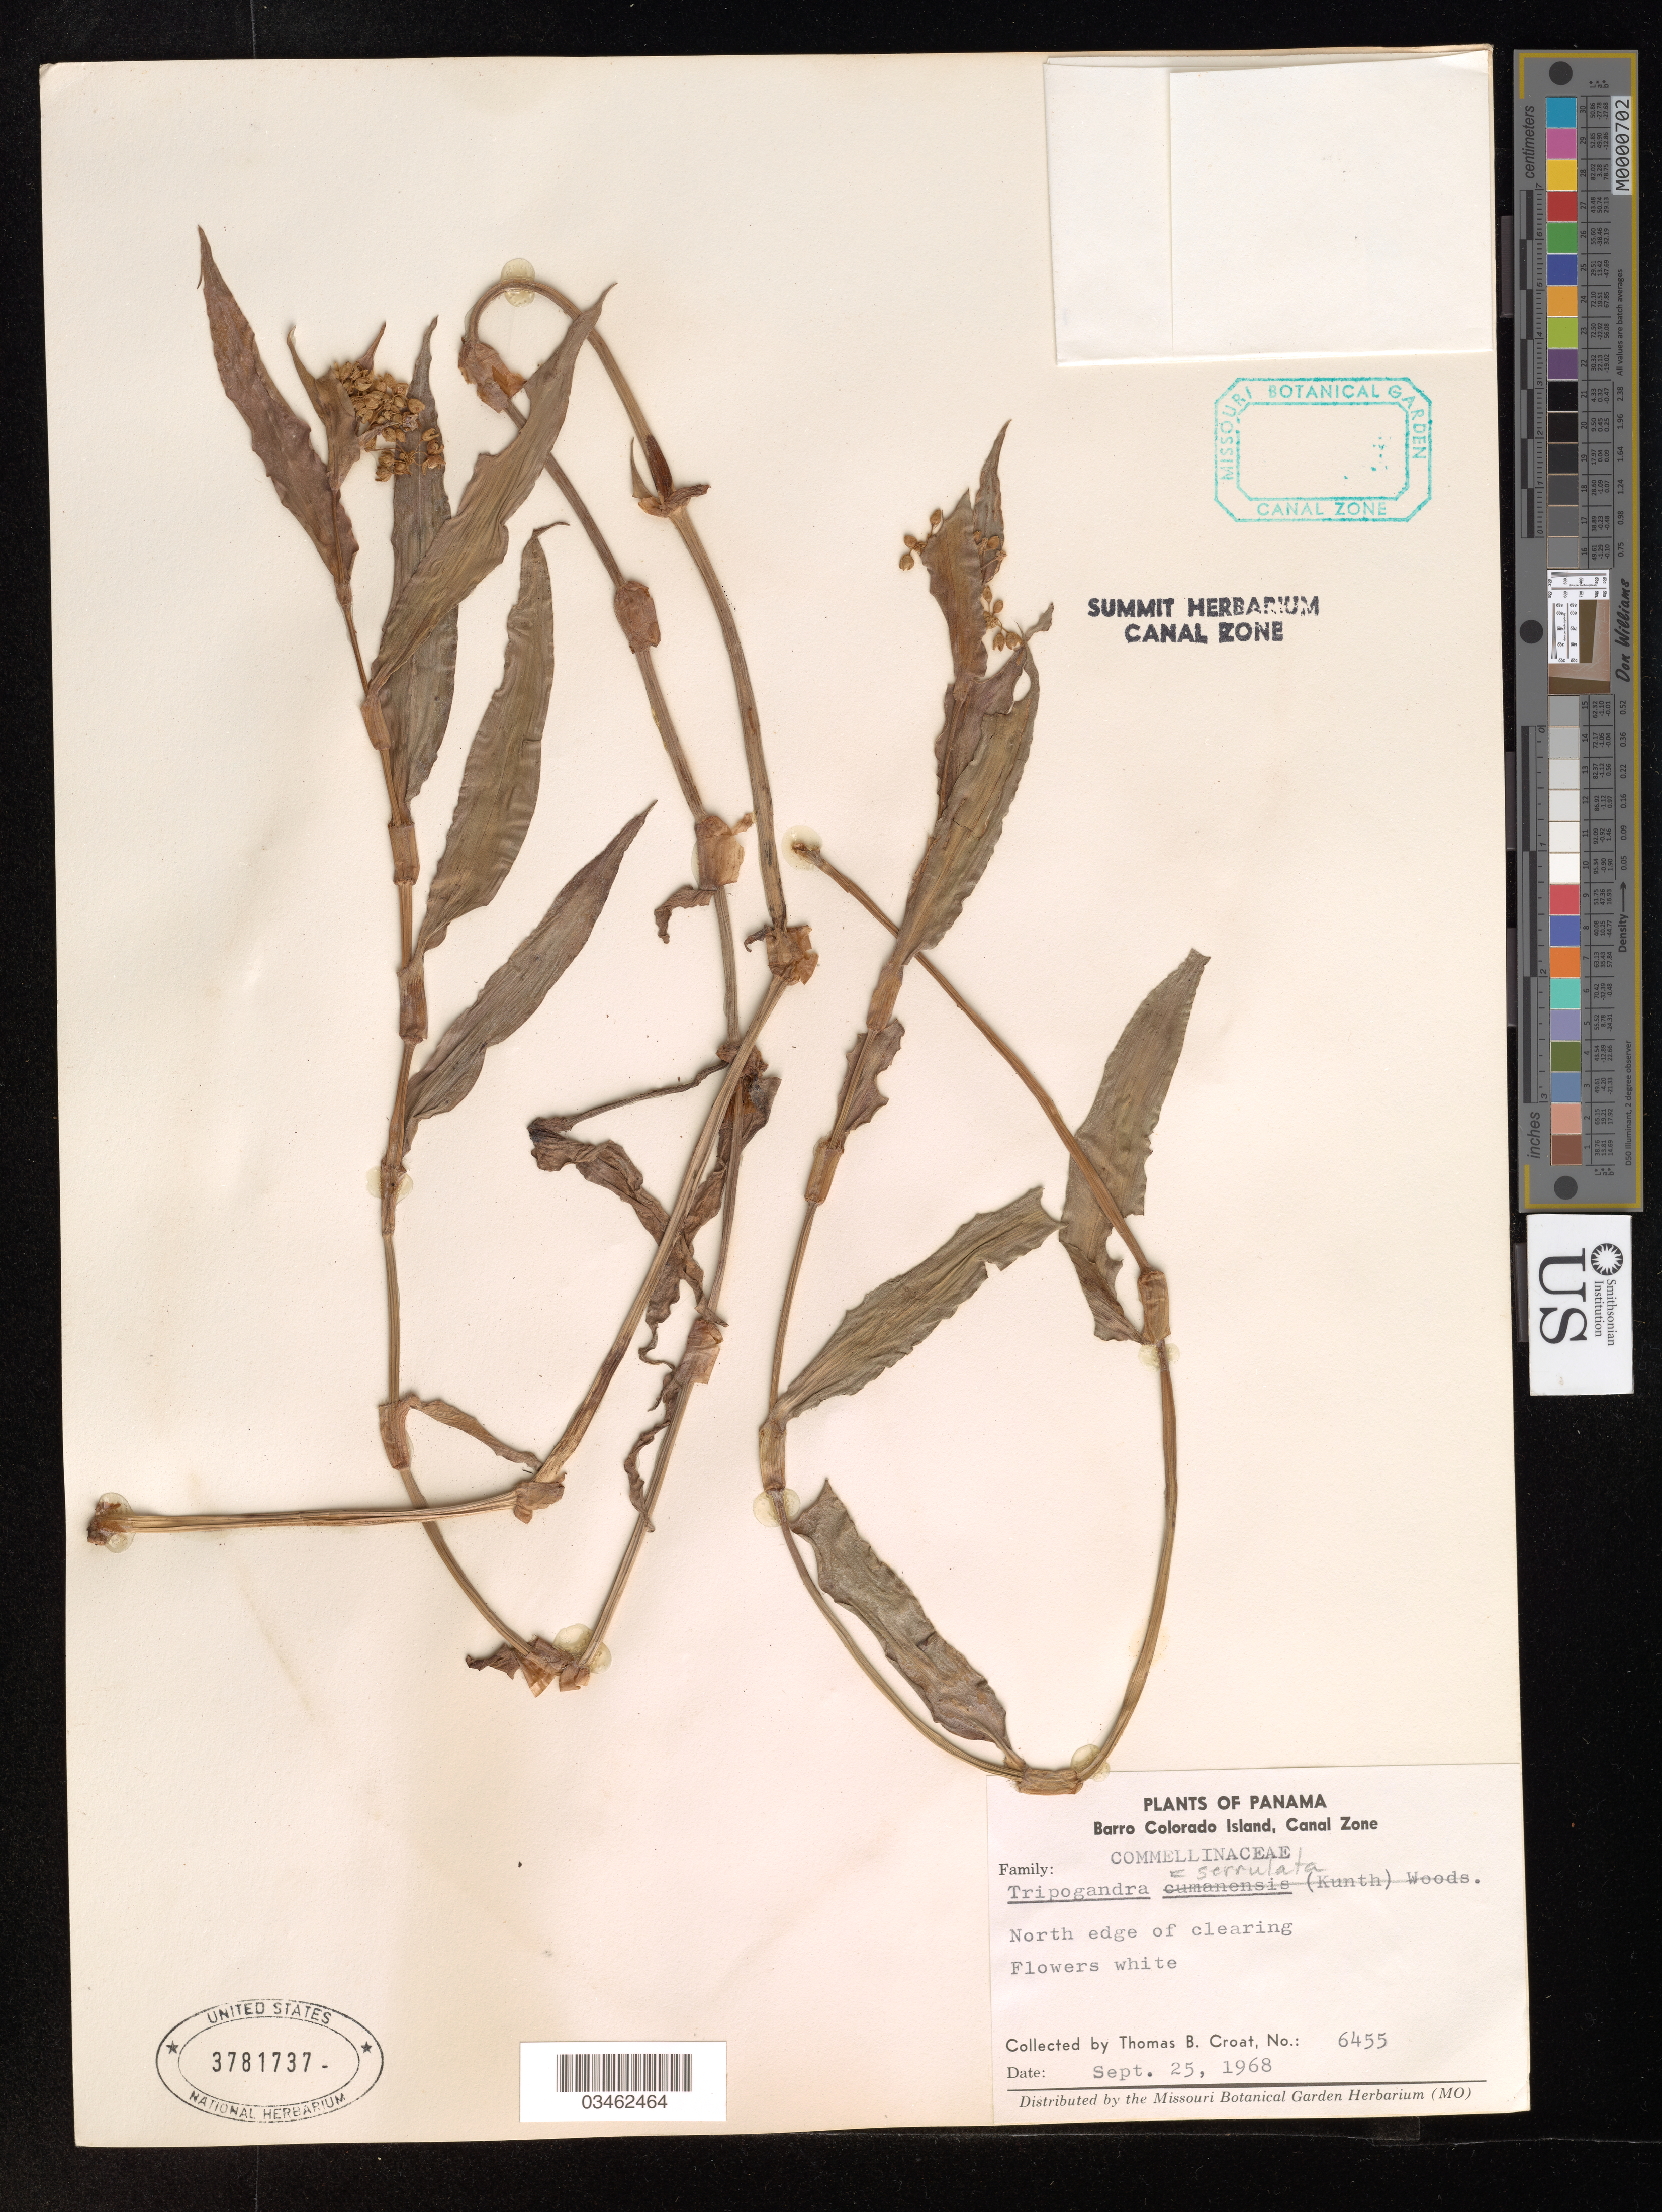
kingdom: Plantae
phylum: Tracheophyta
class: Liliopsida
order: Commelinales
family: Commelinaceae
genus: Tripogandra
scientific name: Tripogandra serrulata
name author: (Vahl) Handlos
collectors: T. B. Croat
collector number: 6455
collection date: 1968-09-25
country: Panama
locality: Barro Colorado Island, Canal Zone. North edge of clearing.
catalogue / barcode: US 3781737